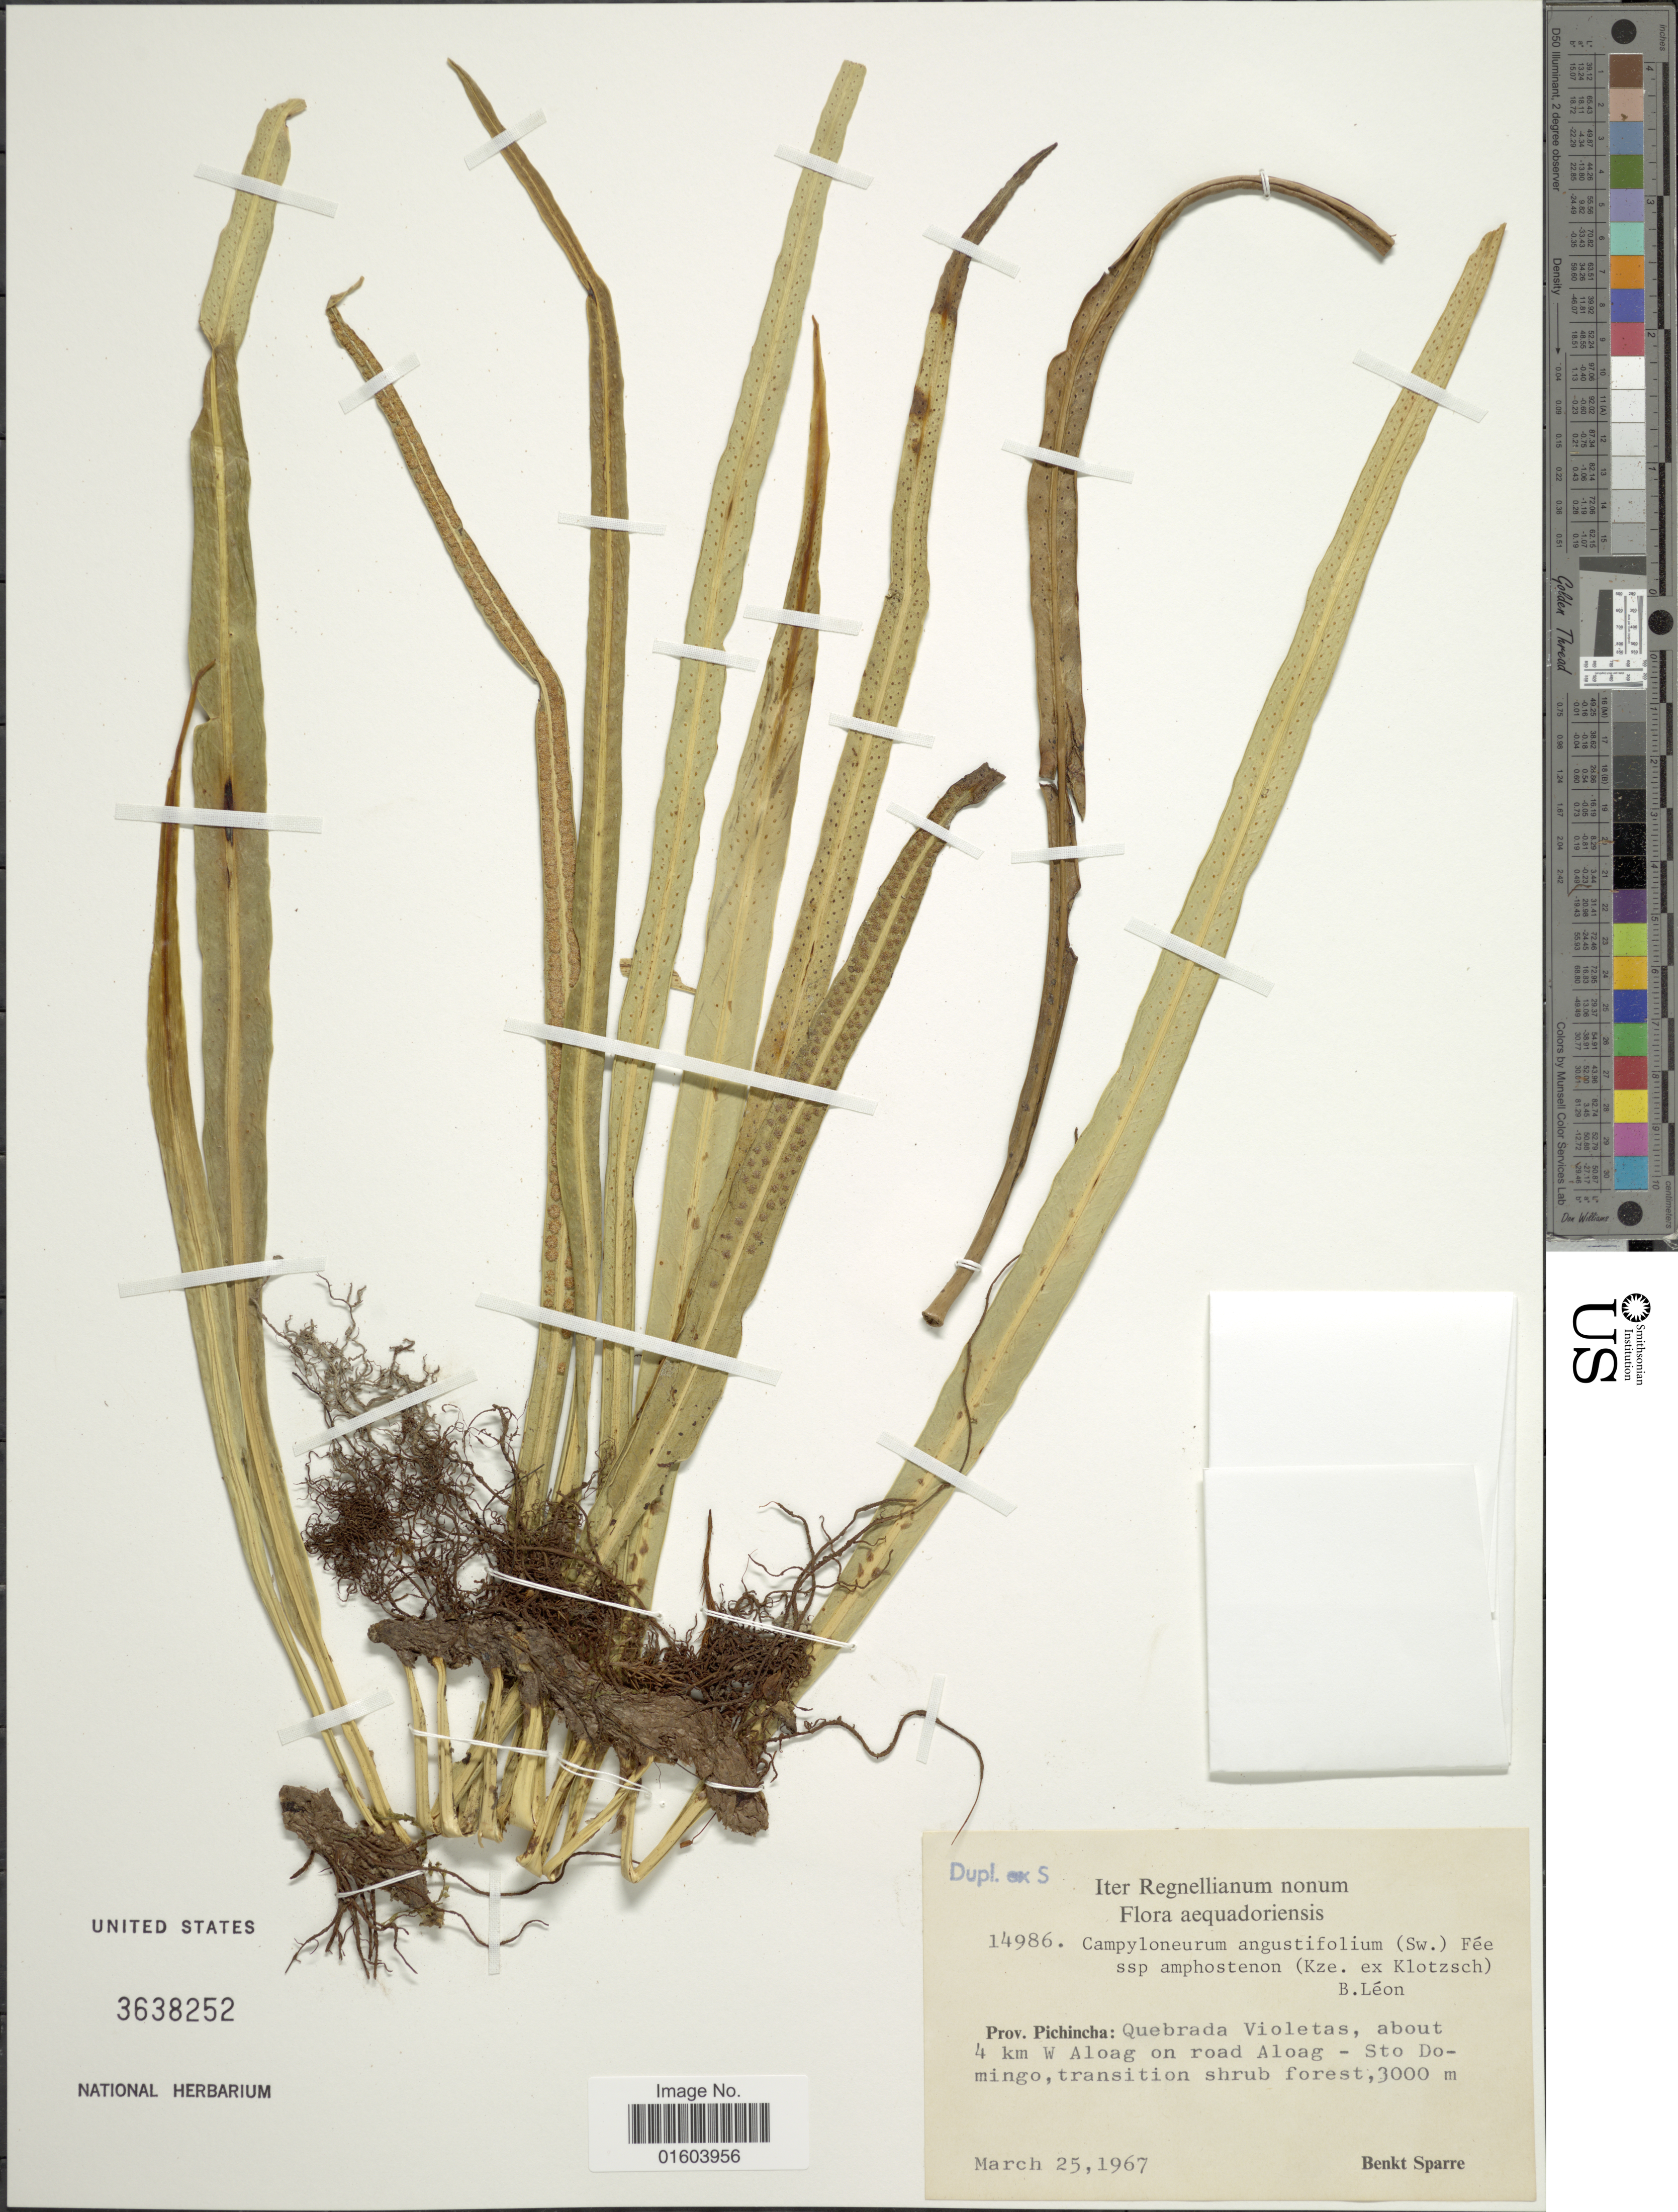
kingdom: Plantae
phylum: Tracheophyta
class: Polypodiopsida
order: Polypodiales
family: Polypodiaceae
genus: Campyloneurum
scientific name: Campyloneurum angustifolium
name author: (Sw.) Fée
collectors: B. Sparre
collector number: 14986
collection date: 1967-03-25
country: Ecuador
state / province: Pichincha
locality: Prov. Pichincha: Quebrada Violetas, about 4 km W Along on road Aloag - Sto Domingo. Aequadoriensis.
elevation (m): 3000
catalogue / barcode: US 3638252